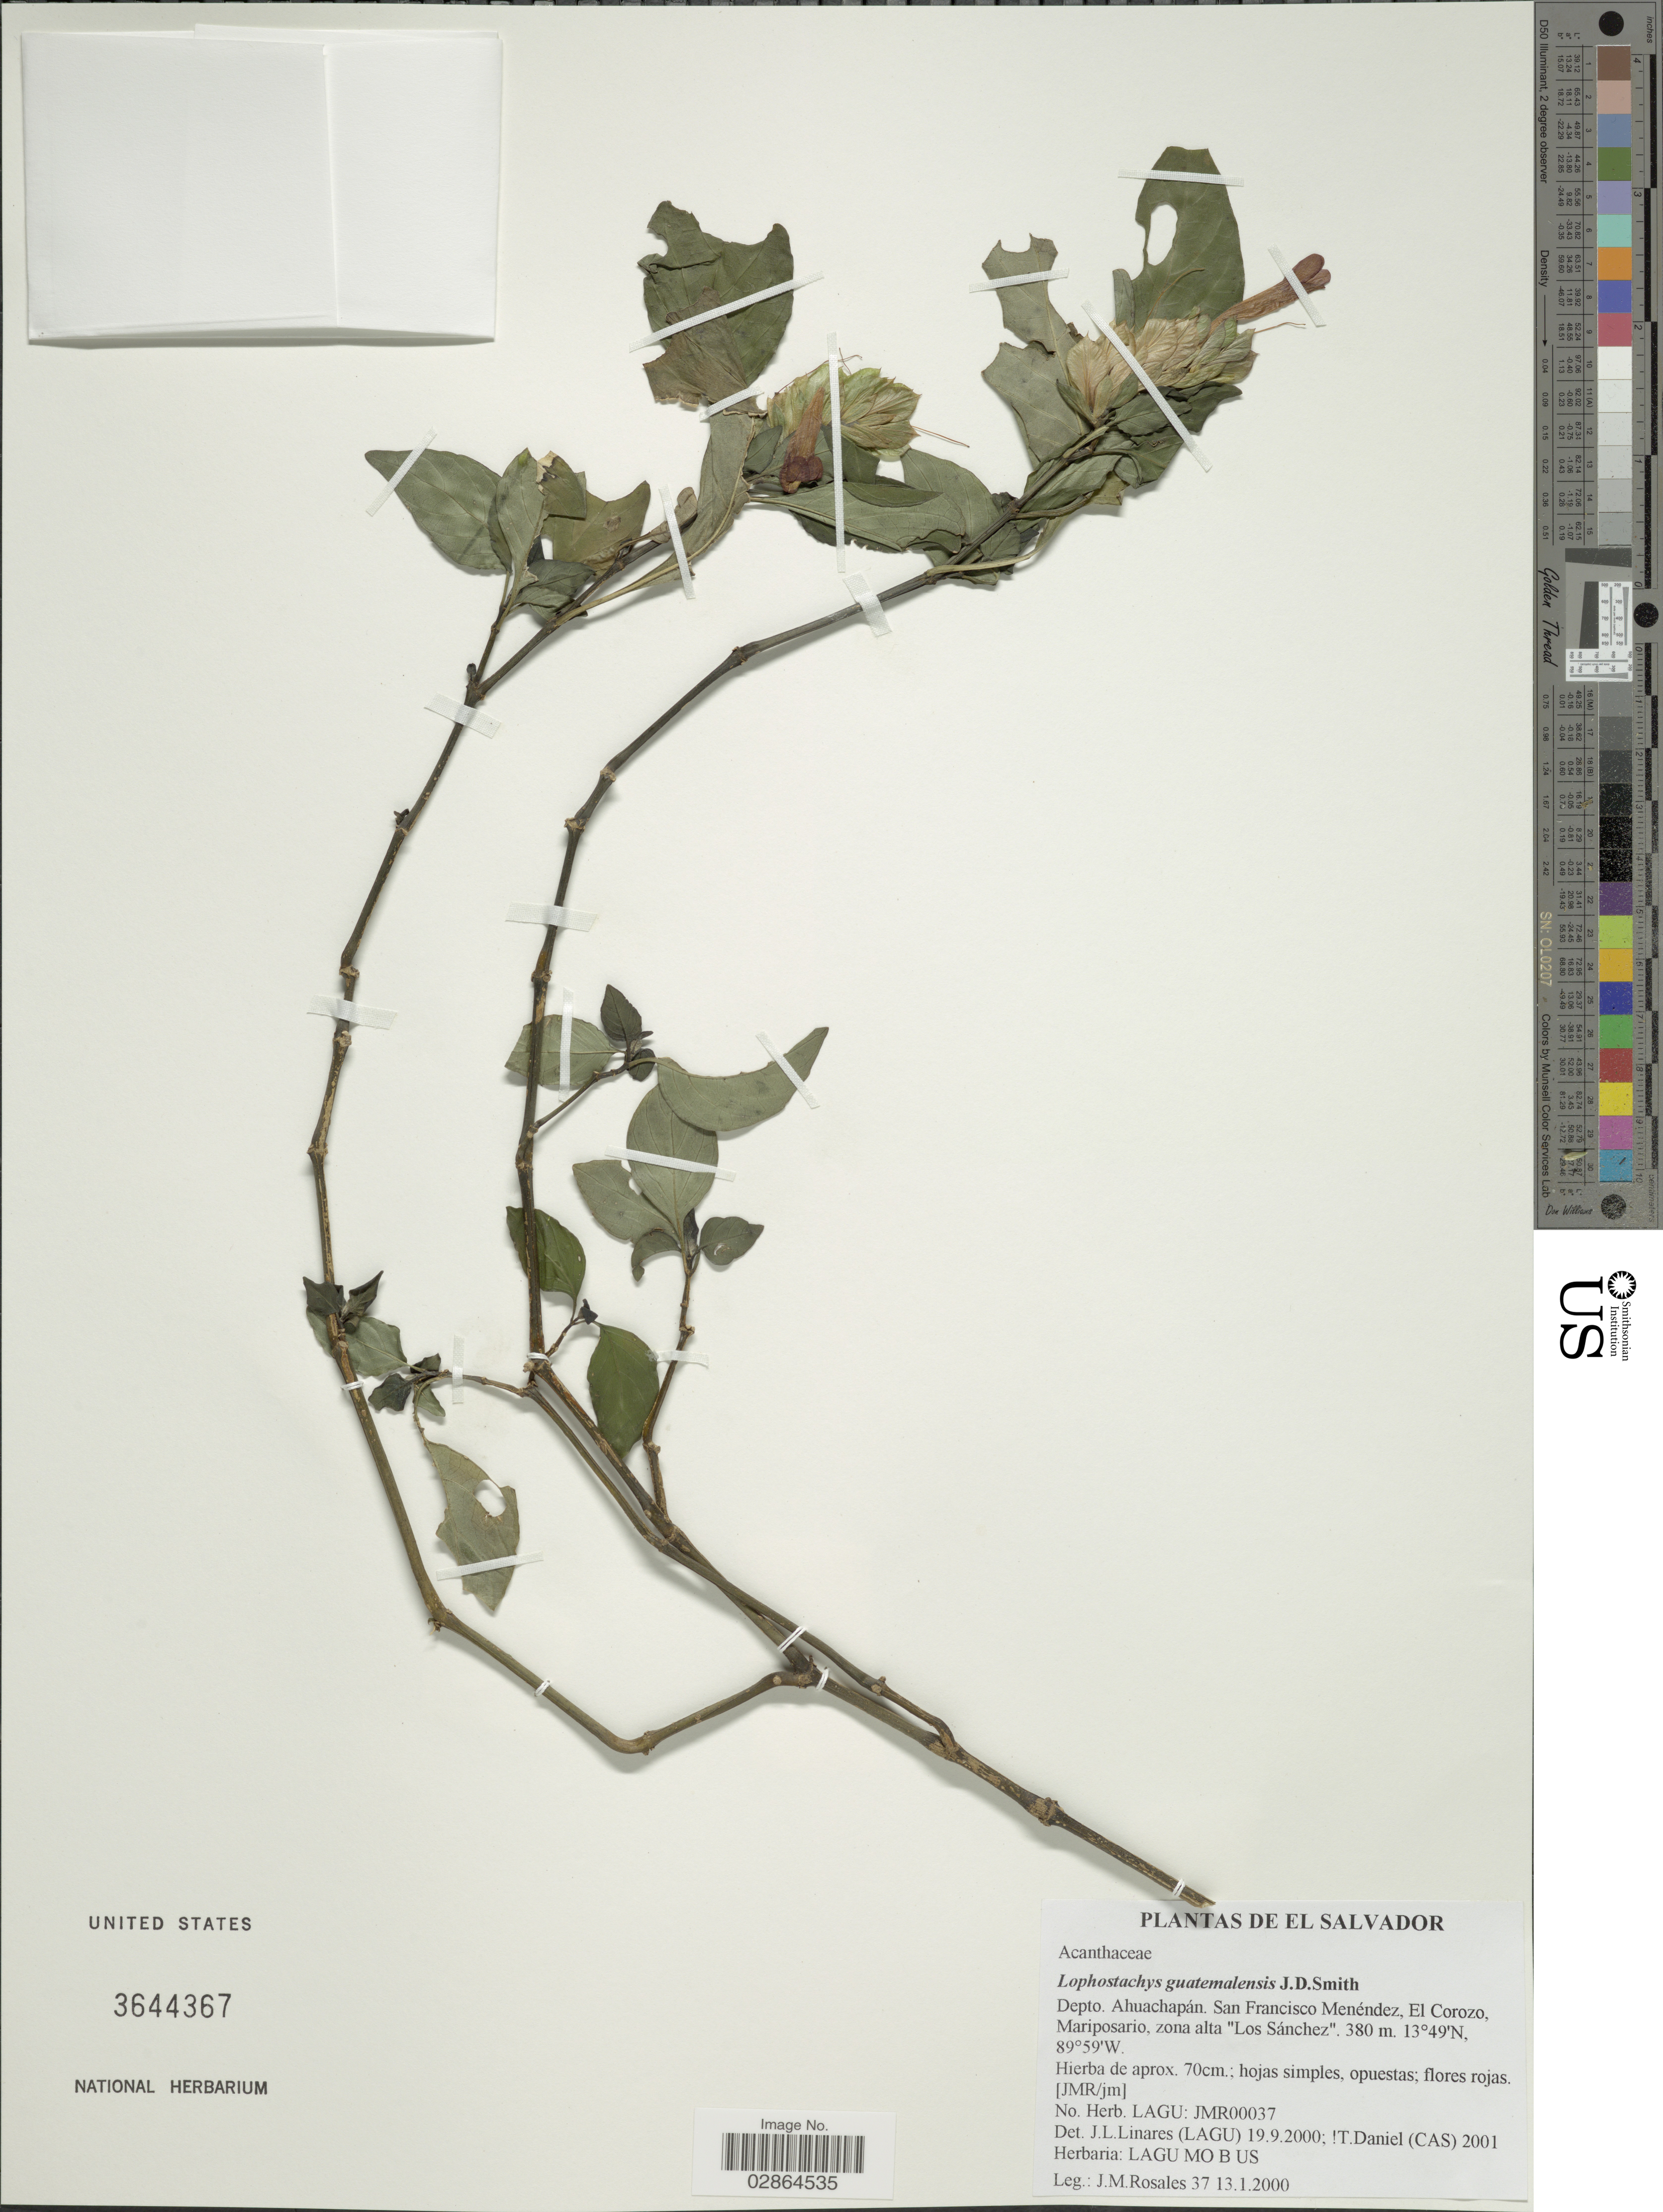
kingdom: Plantae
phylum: Tracheophyta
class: Magnoliopsida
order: Lamiales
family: Acanthaceae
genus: Lophostachys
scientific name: Lophostachys guatemalensis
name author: Donn. Sm.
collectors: J. Rosales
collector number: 37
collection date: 2000-01-13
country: El Salvador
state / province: Ahuachapan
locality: Depto. Ahuachapán. San Francisco Menéndez, El Corozo, Mariposario, zona alta "Los Sánchez".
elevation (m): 380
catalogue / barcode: US 3644367